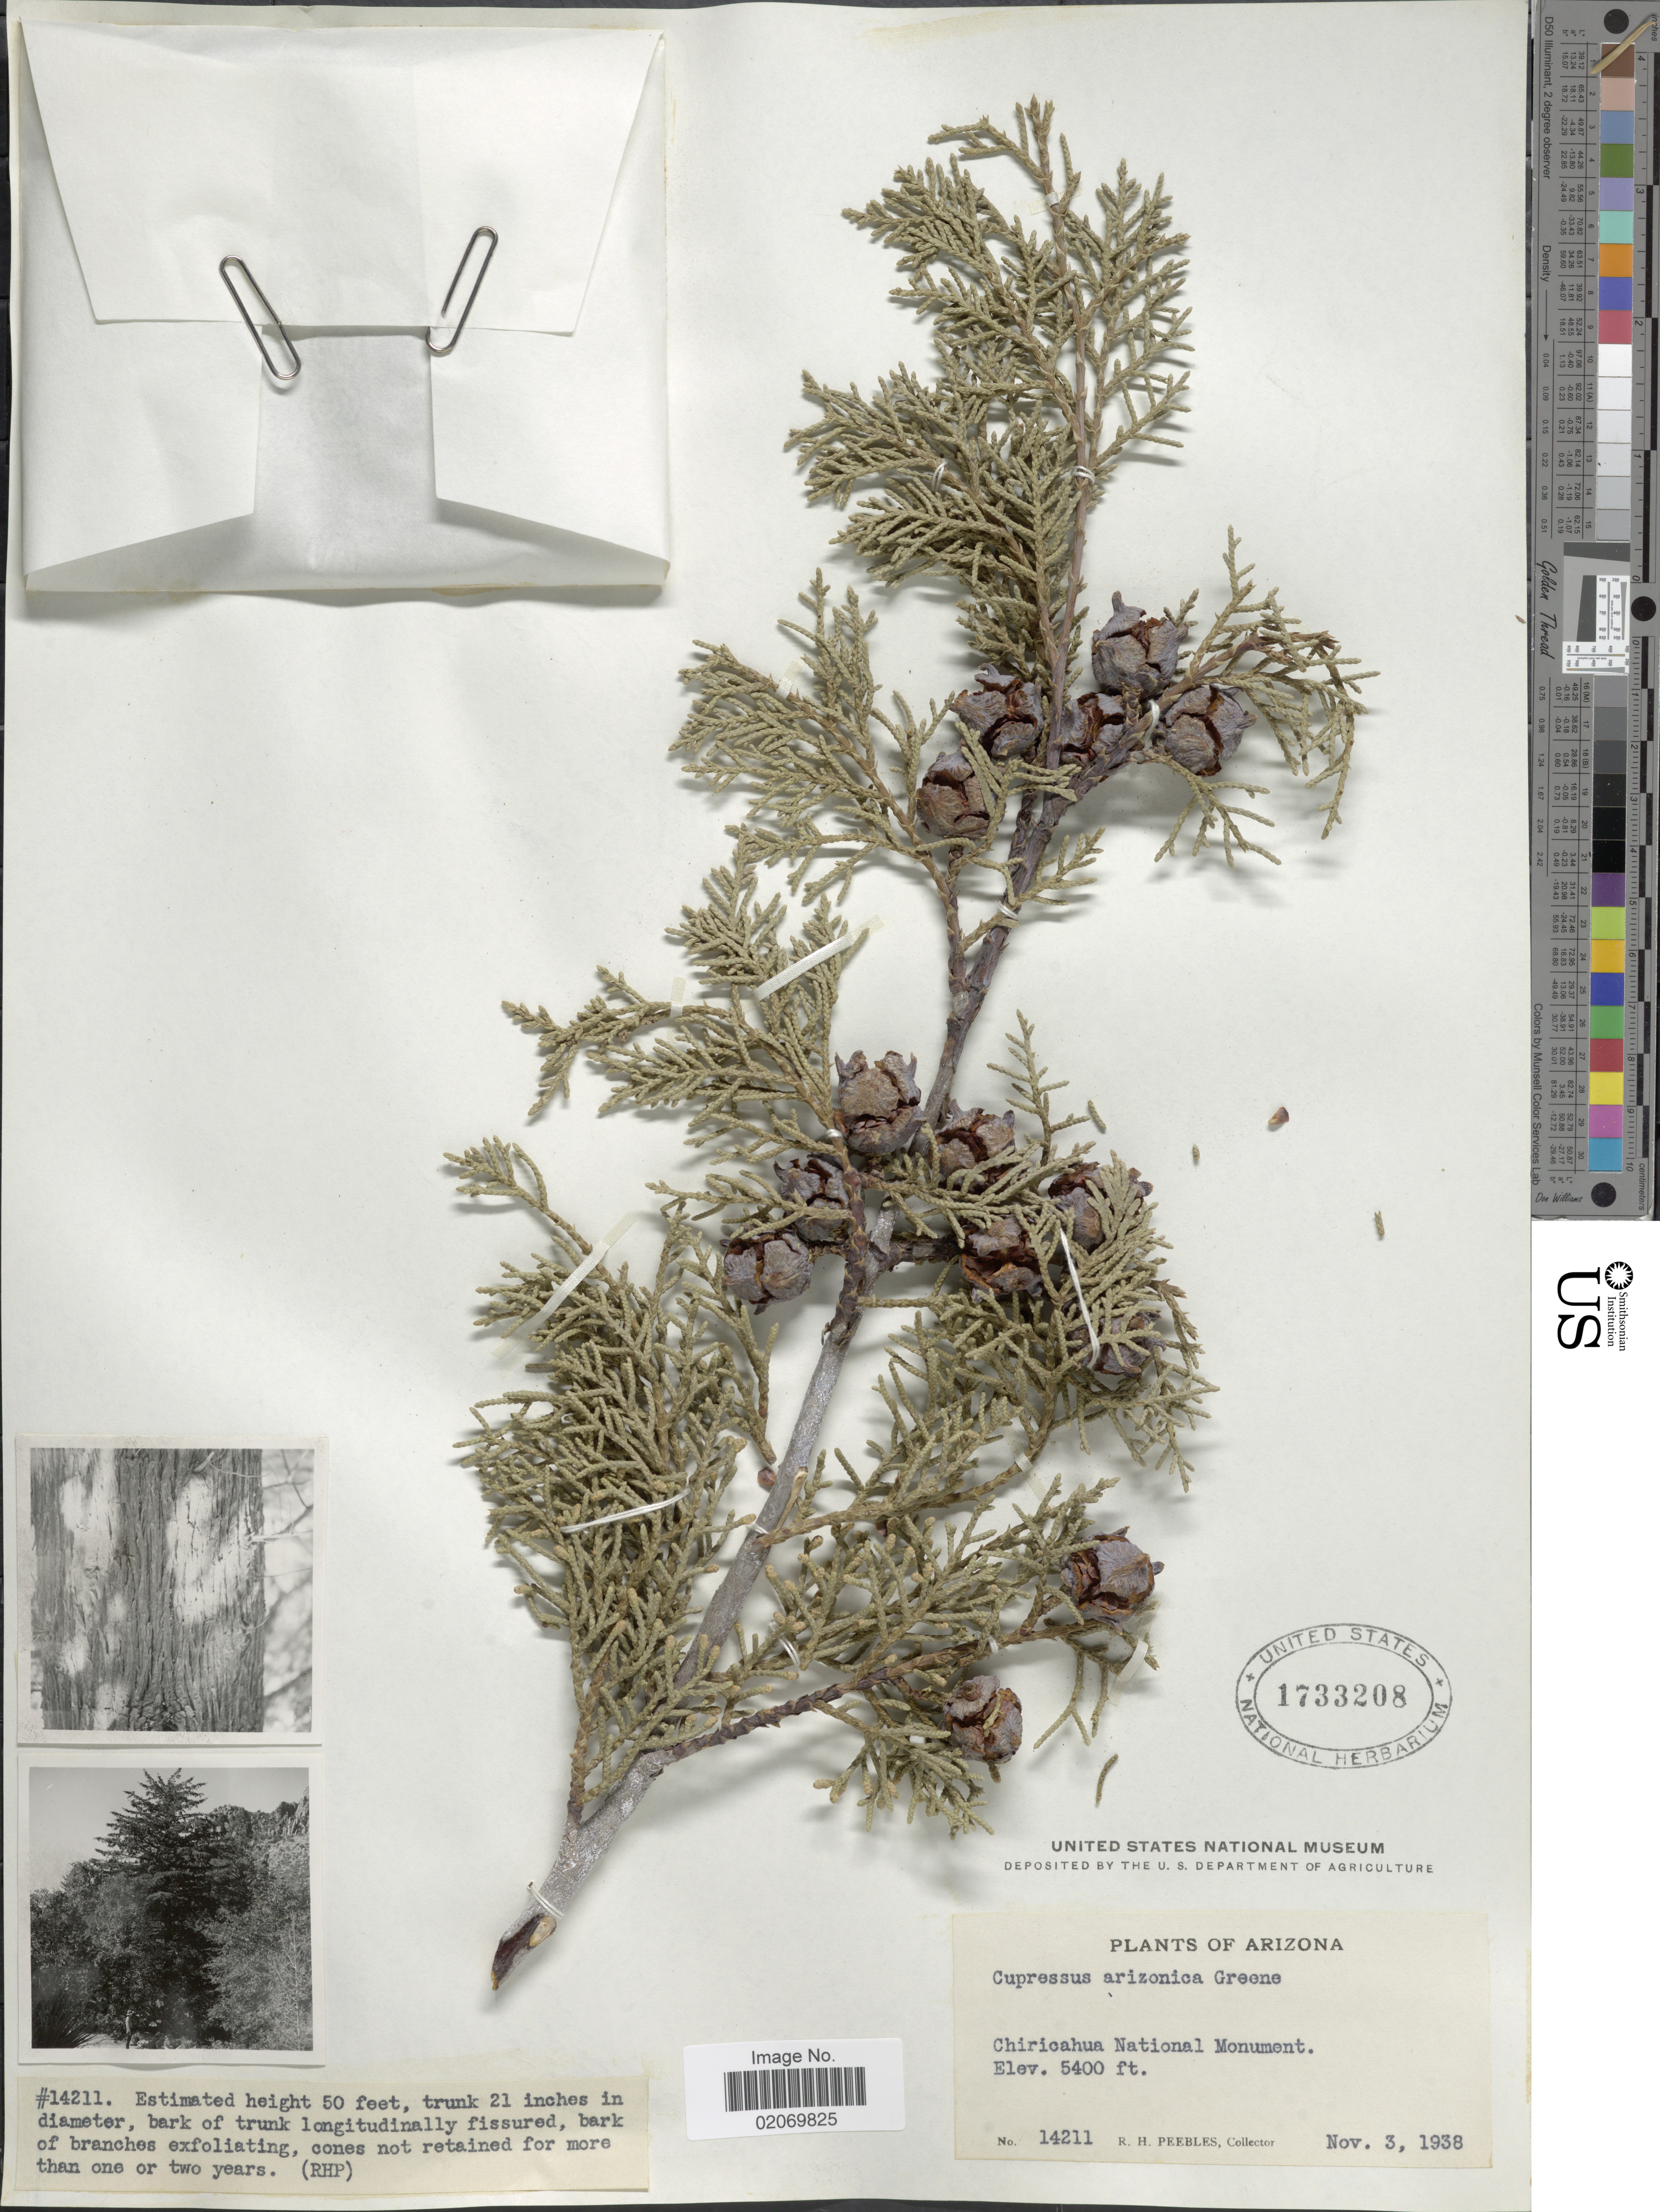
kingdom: Plantae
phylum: Tracheophyta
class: Pinopsida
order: Pinales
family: Cupressaceae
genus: Hesperocyparis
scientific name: Hesperocyparis arizonica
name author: (Greene) Bartel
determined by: (US) Smithsonian Institution - National Museum of Natural History - Department of Botany (UNITED STATES)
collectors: R. H. Peebles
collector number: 14211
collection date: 1938-11-03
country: United States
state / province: Arizona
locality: Chiricahua National Monument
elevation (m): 1646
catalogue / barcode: US 1733208